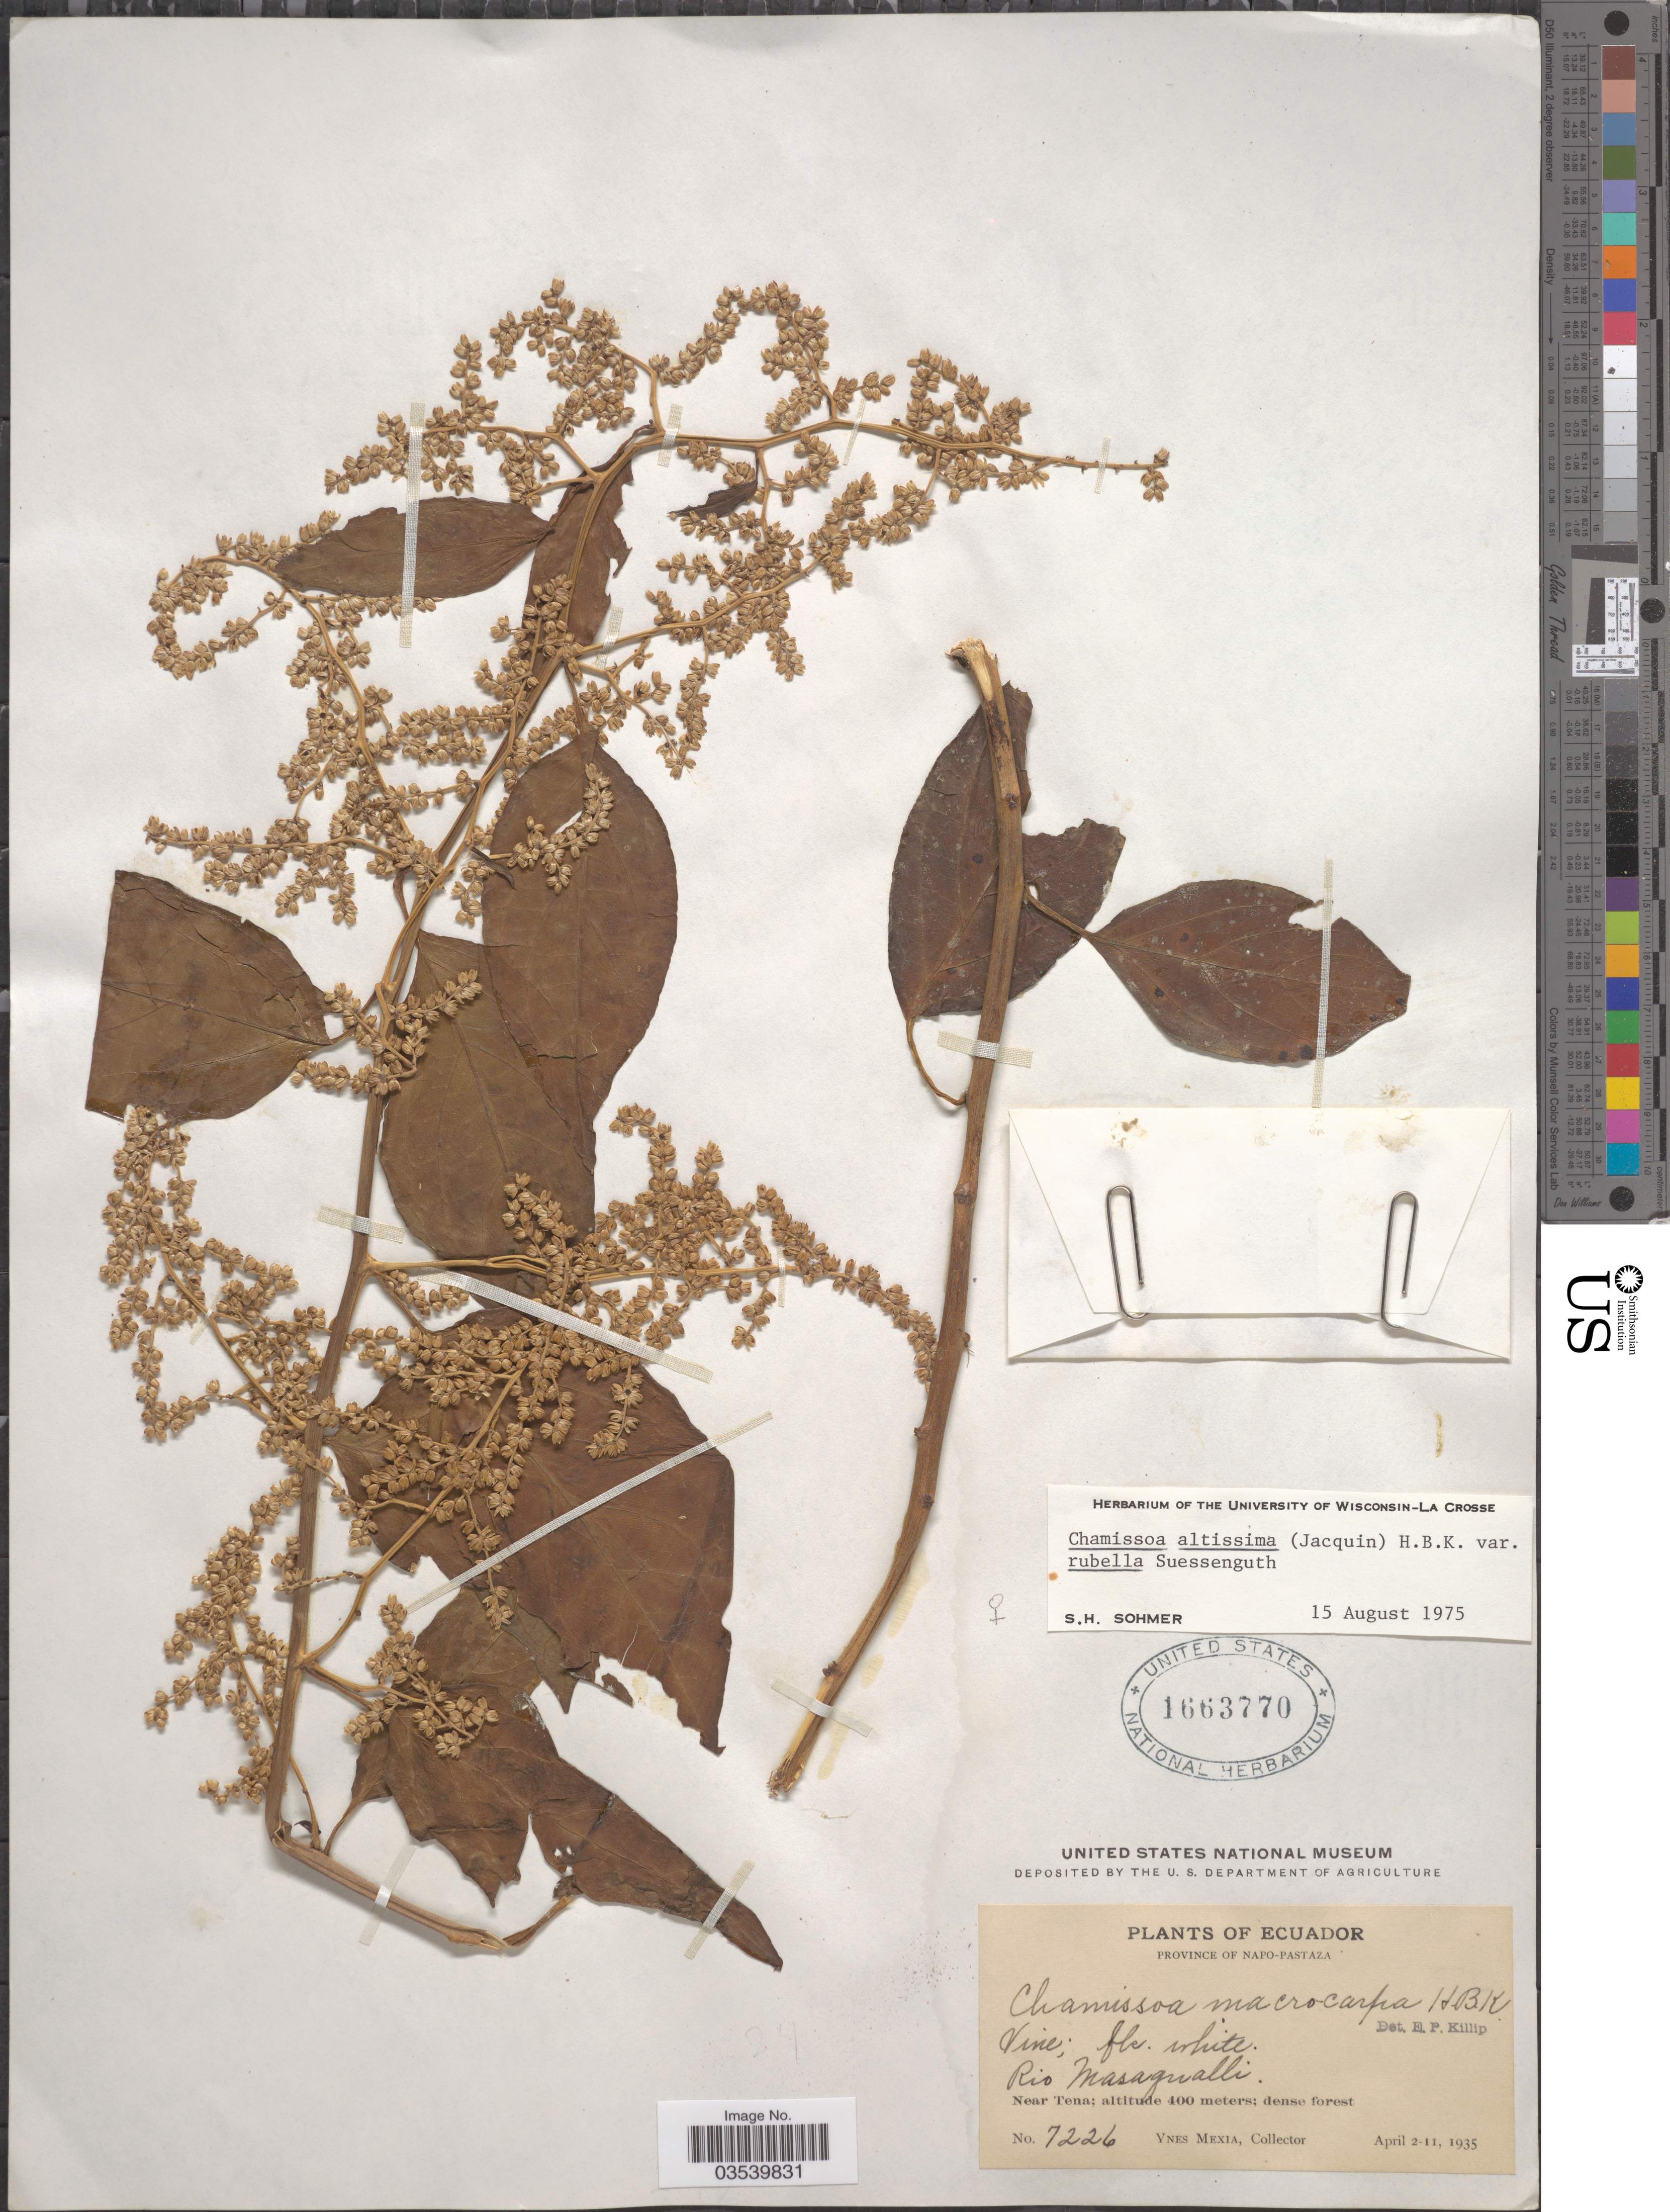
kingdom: Plantae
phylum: Tracheophyta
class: Magnoliopsida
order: Caryophyllales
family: Amaranthaceae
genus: Chamissoa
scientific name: Chamissoa altissima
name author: (Jacq.) Kunth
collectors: Y. Mexia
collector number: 7226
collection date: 1935-04-02/1935-04-11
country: Ecuador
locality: Province of Napo-Pastaza. Rio Masagualli. Near Tena.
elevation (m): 400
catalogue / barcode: US 1663770